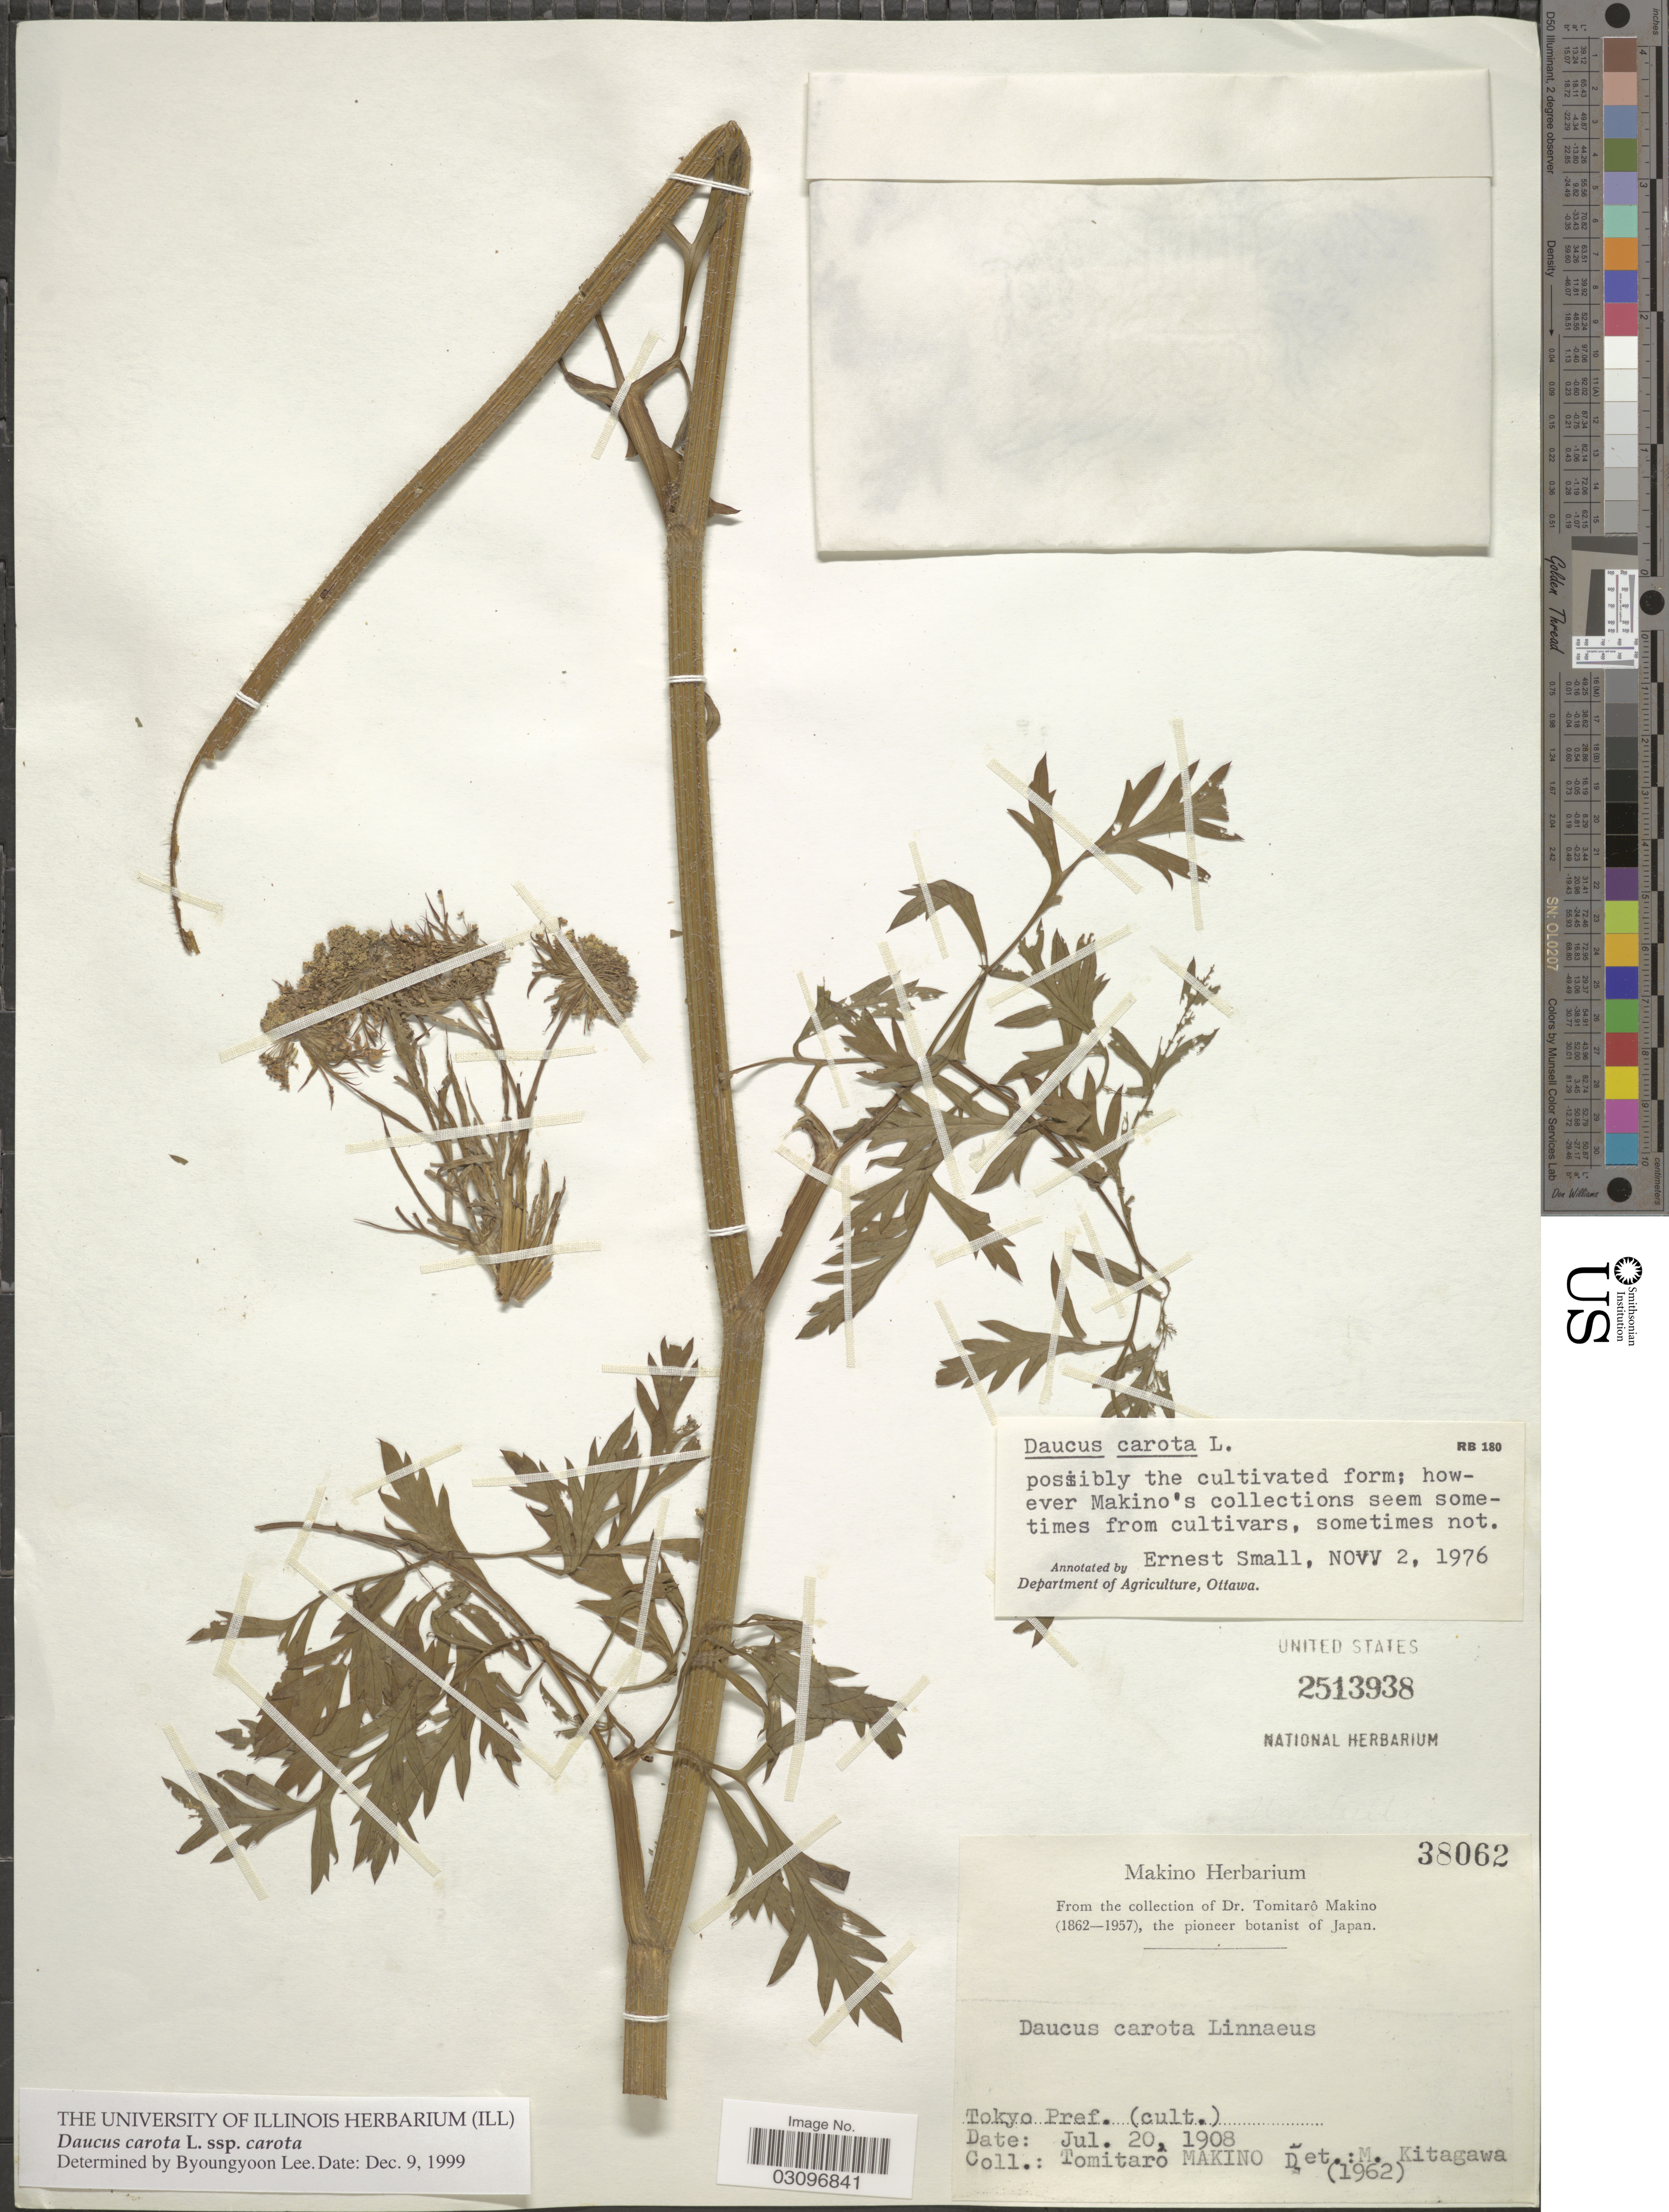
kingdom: Plantae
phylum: Tracheophyta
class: Magnoliopsida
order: Apiales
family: Apiaceae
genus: Daucus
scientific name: Daucus carota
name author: L.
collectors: T. Makino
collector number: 38062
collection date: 1908-07-20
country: Japan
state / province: Tokyo, Federal City of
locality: Tokyo Pref. (cult.).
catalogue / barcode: US 2513938